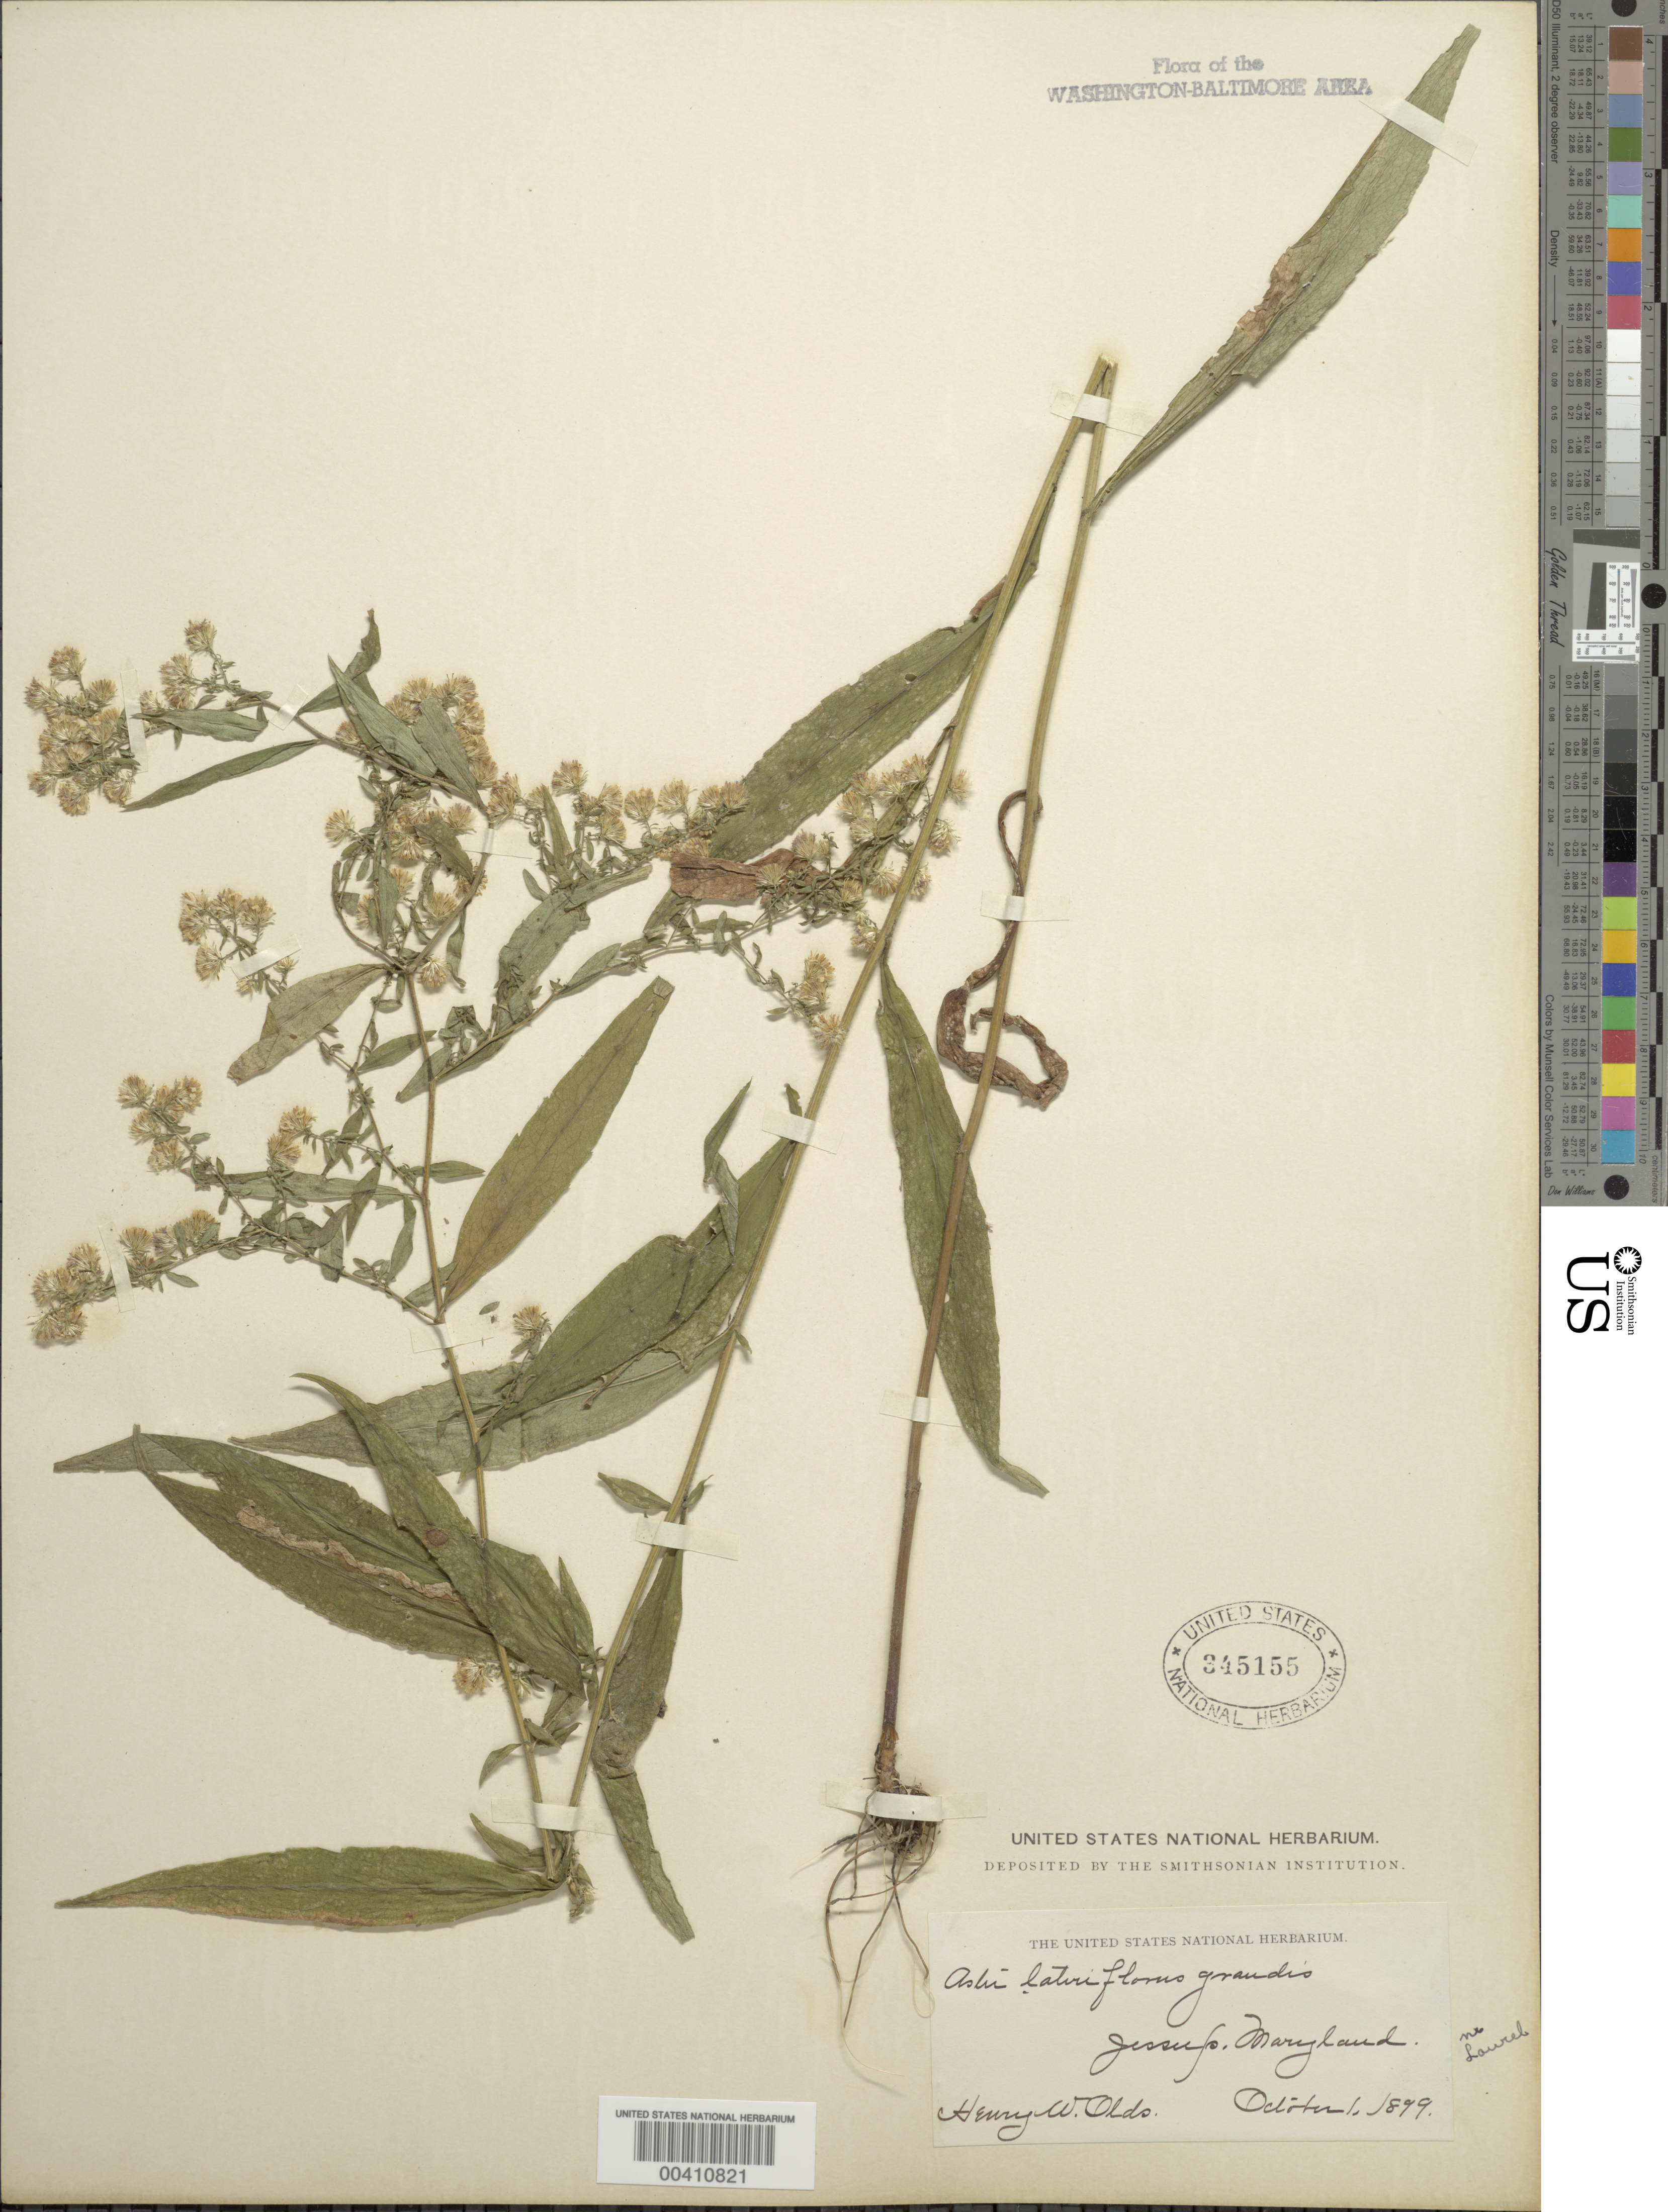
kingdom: Plantae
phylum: Tracheophyta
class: Magnoliopsida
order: Asterales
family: Asteraceae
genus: Symphyotrichum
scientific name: Symphyotrichum lateriflorum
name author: (L.) Á. Löve & D. Löve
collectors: H. W. Olds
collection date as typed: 01 Oct 1899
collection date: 1899-10-01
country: United States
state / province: Maryland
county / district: Anne Arundel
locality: Jessup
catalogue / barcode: US 345155